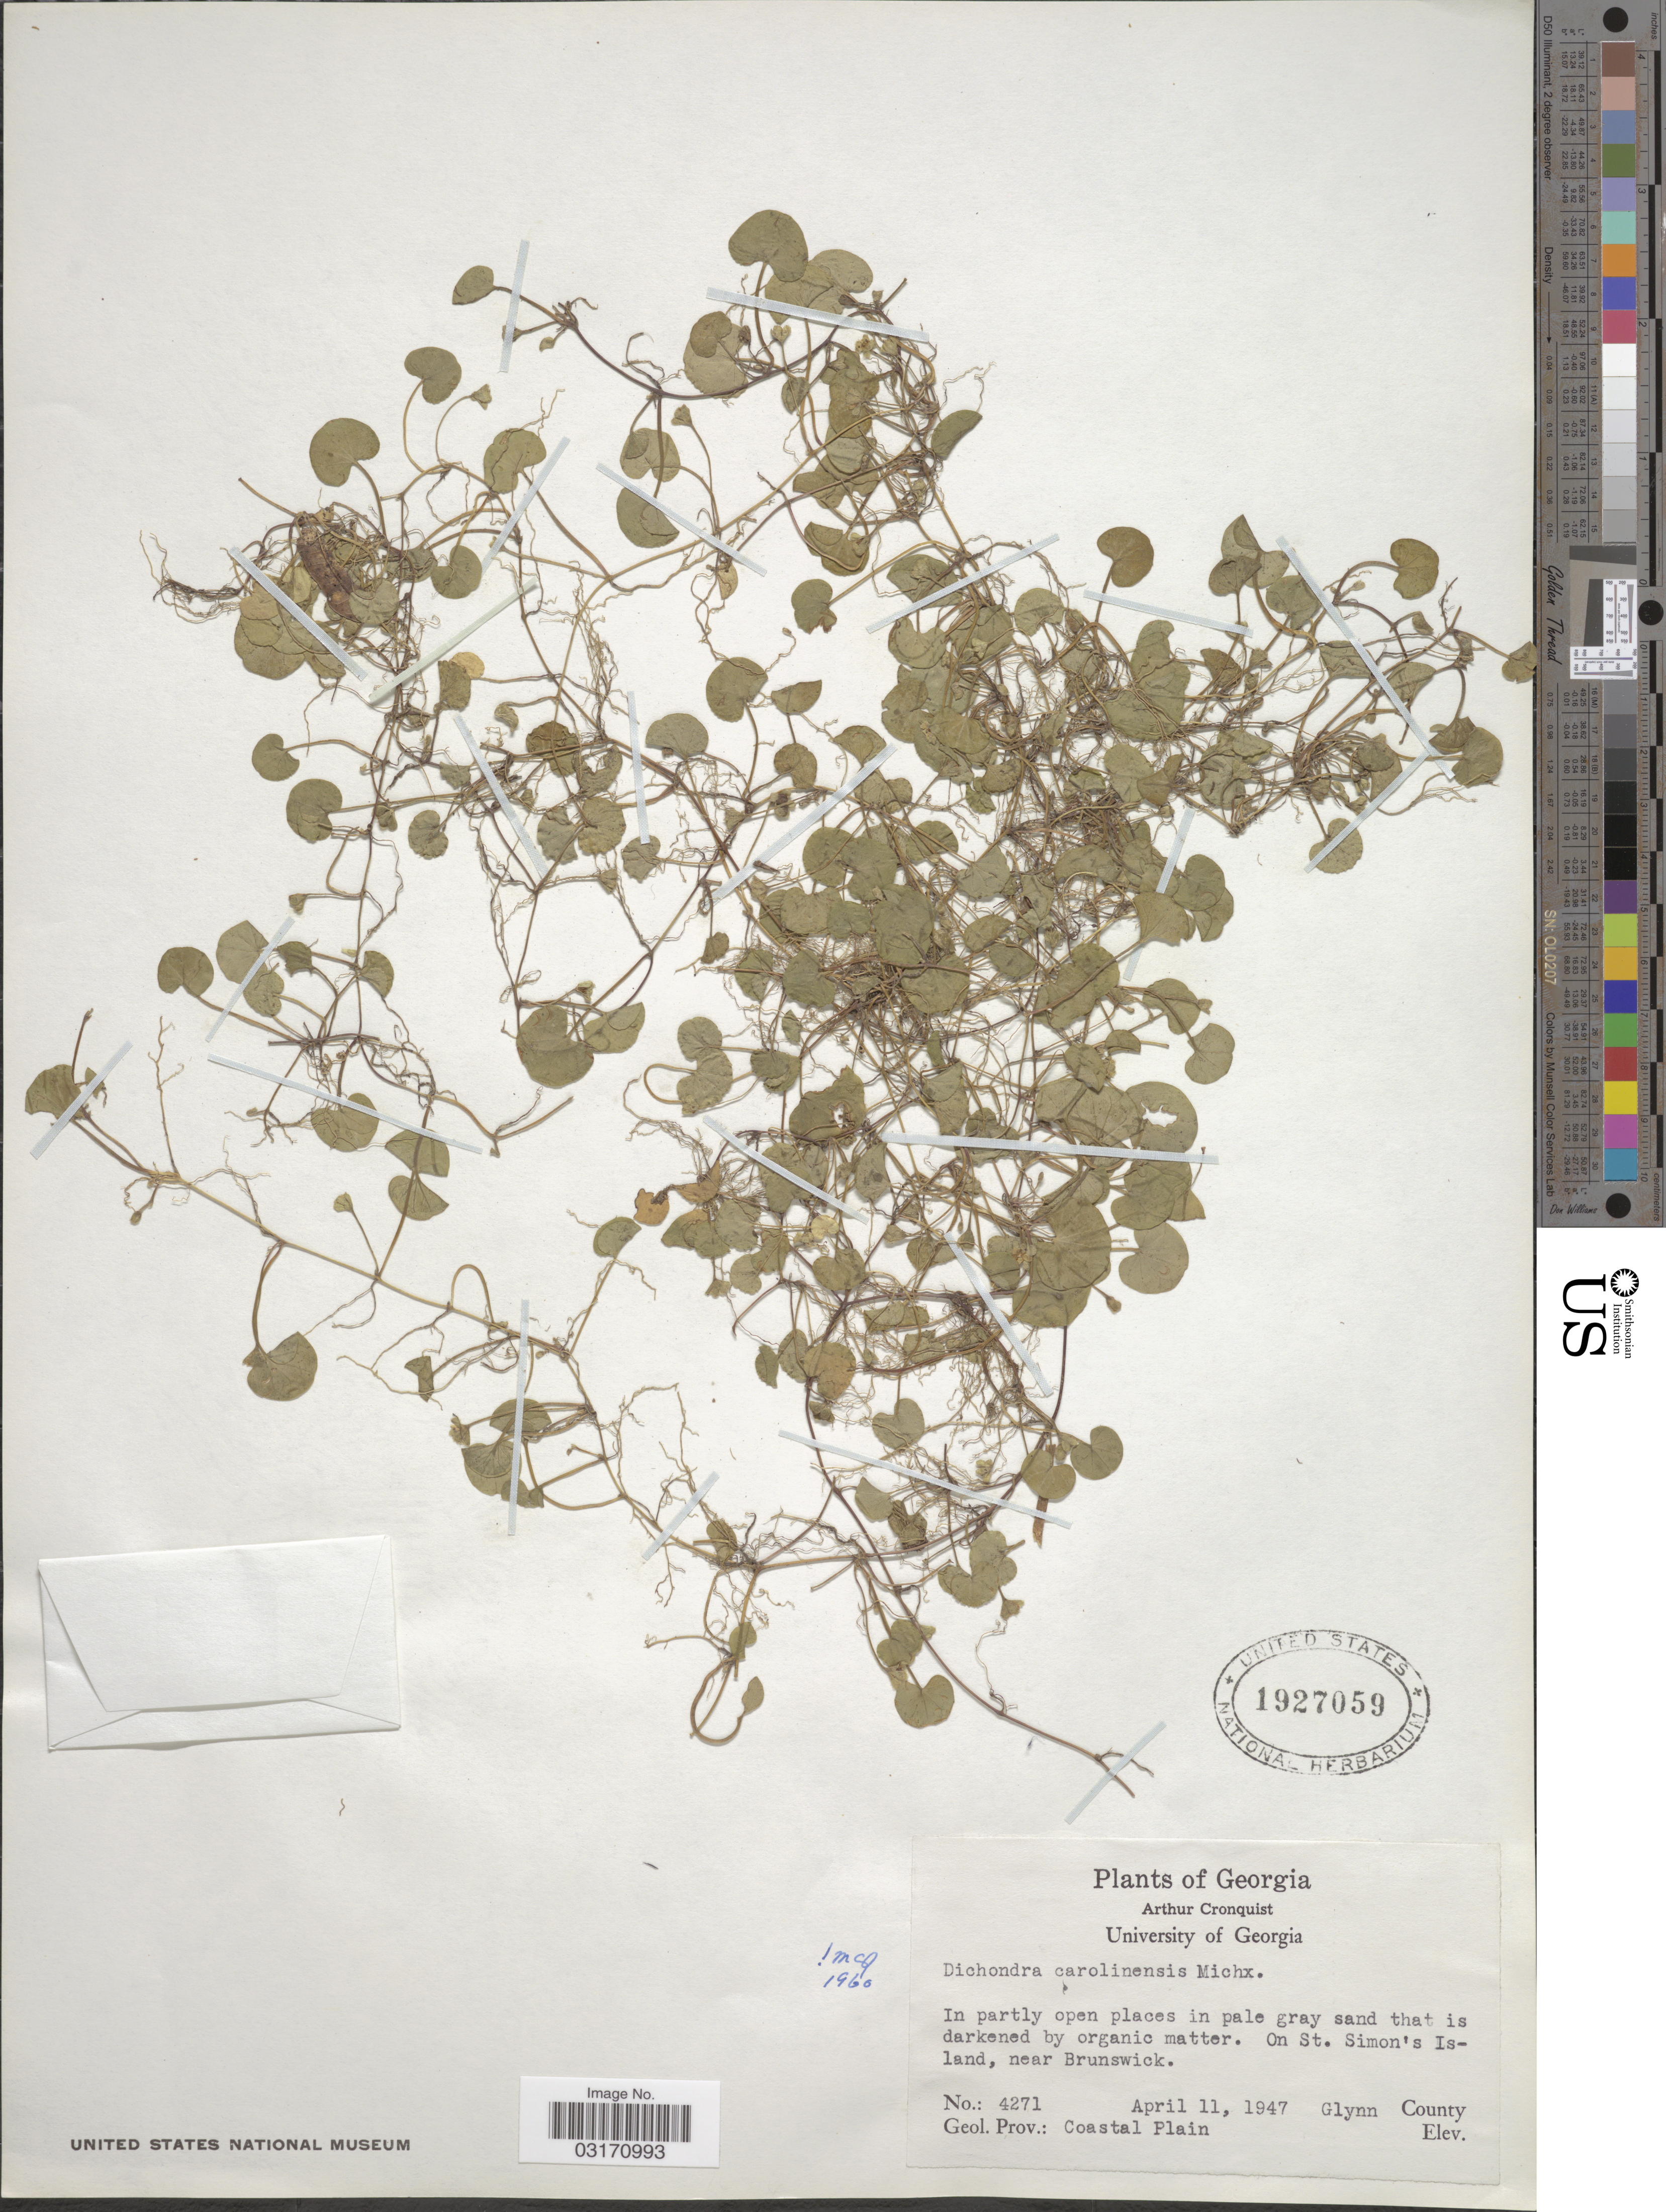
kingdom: Plantae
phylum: Tracheophyta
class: Magnoliopsida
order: Solanales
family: Convolvulaceae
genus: Dichondra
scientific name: Dichondra carolinensis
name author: Michx.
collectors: A. J. Cronquist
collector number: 4271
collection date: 1947-04-11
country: United States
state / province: Georgia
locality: On St. Simon's Island, near Brunswick. Glynn County. Geol. Prov.: Coastal Plain.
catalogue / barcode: US 1927059